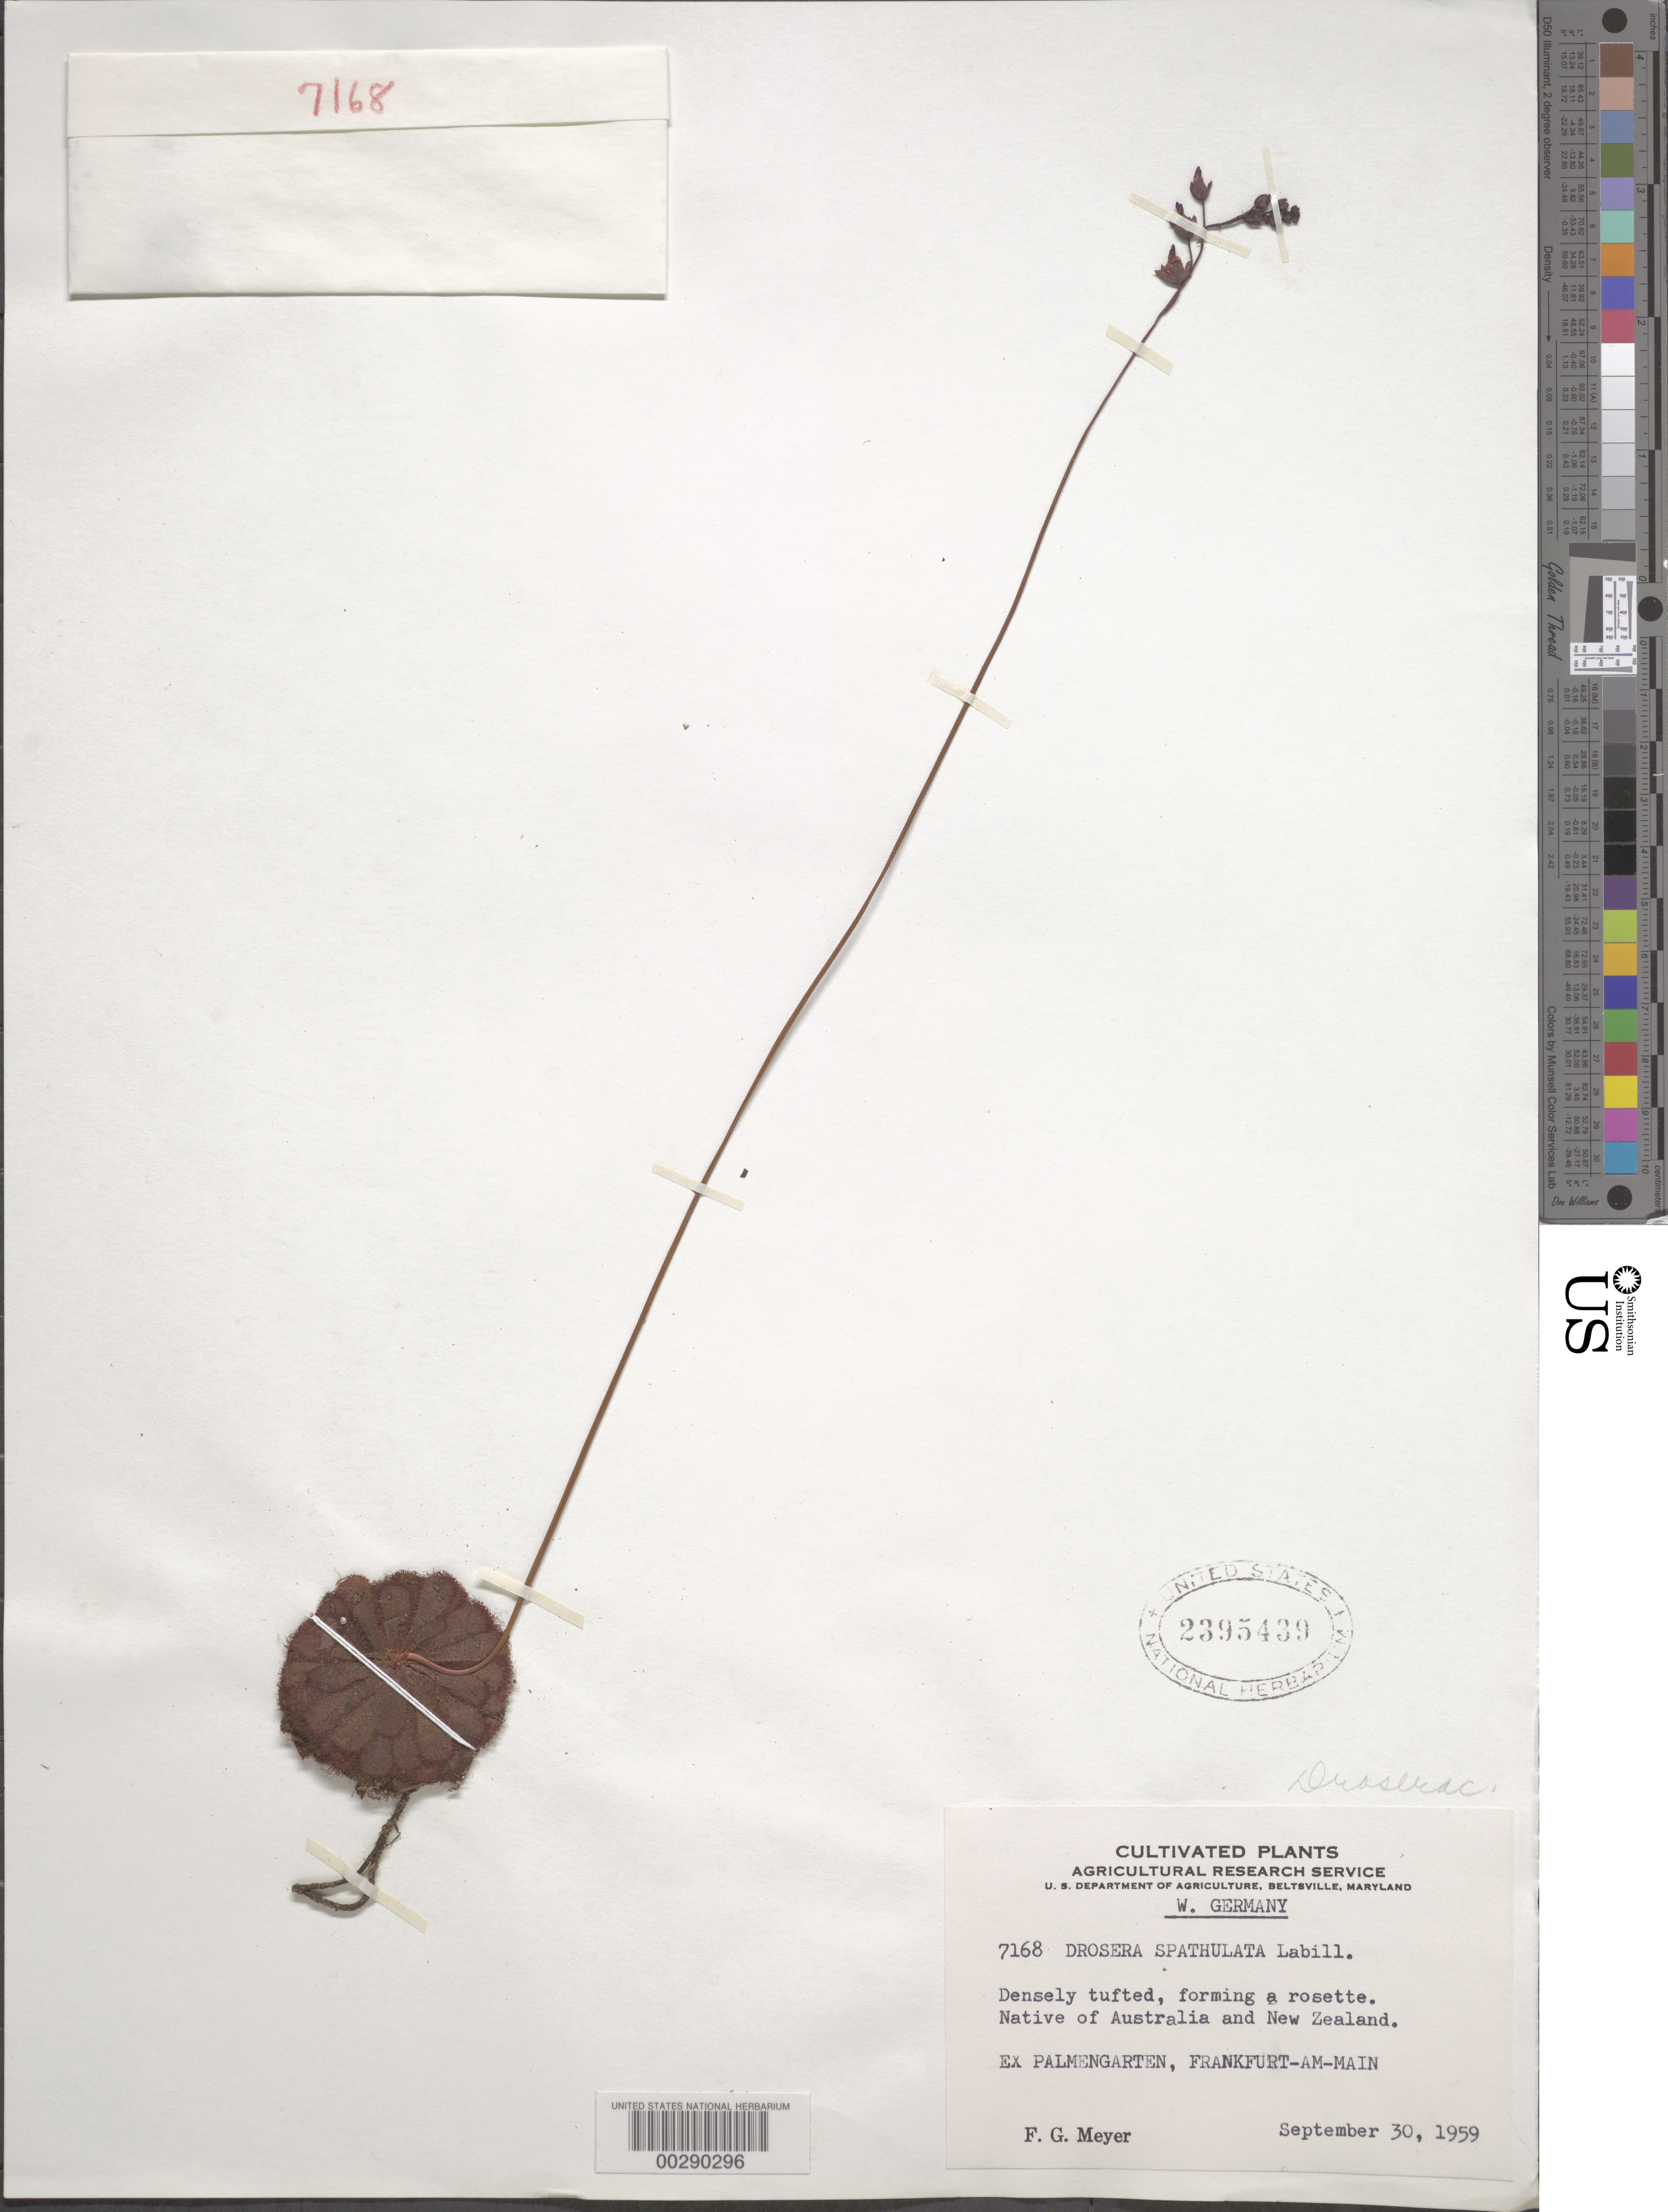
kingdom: Plantae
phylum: Tracheophyta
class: Magnoliopsida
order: Caryophyllales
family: Droseraceae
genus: Drosera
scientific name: Drosera rotundifolia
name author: L.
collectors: F. G. Meyer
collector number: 7168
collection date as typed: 30 Sep 1959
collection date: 1959-09-30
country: Germany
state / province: Hesse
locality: Frankfort am main, ex palmengarten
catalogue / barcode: US 2395439